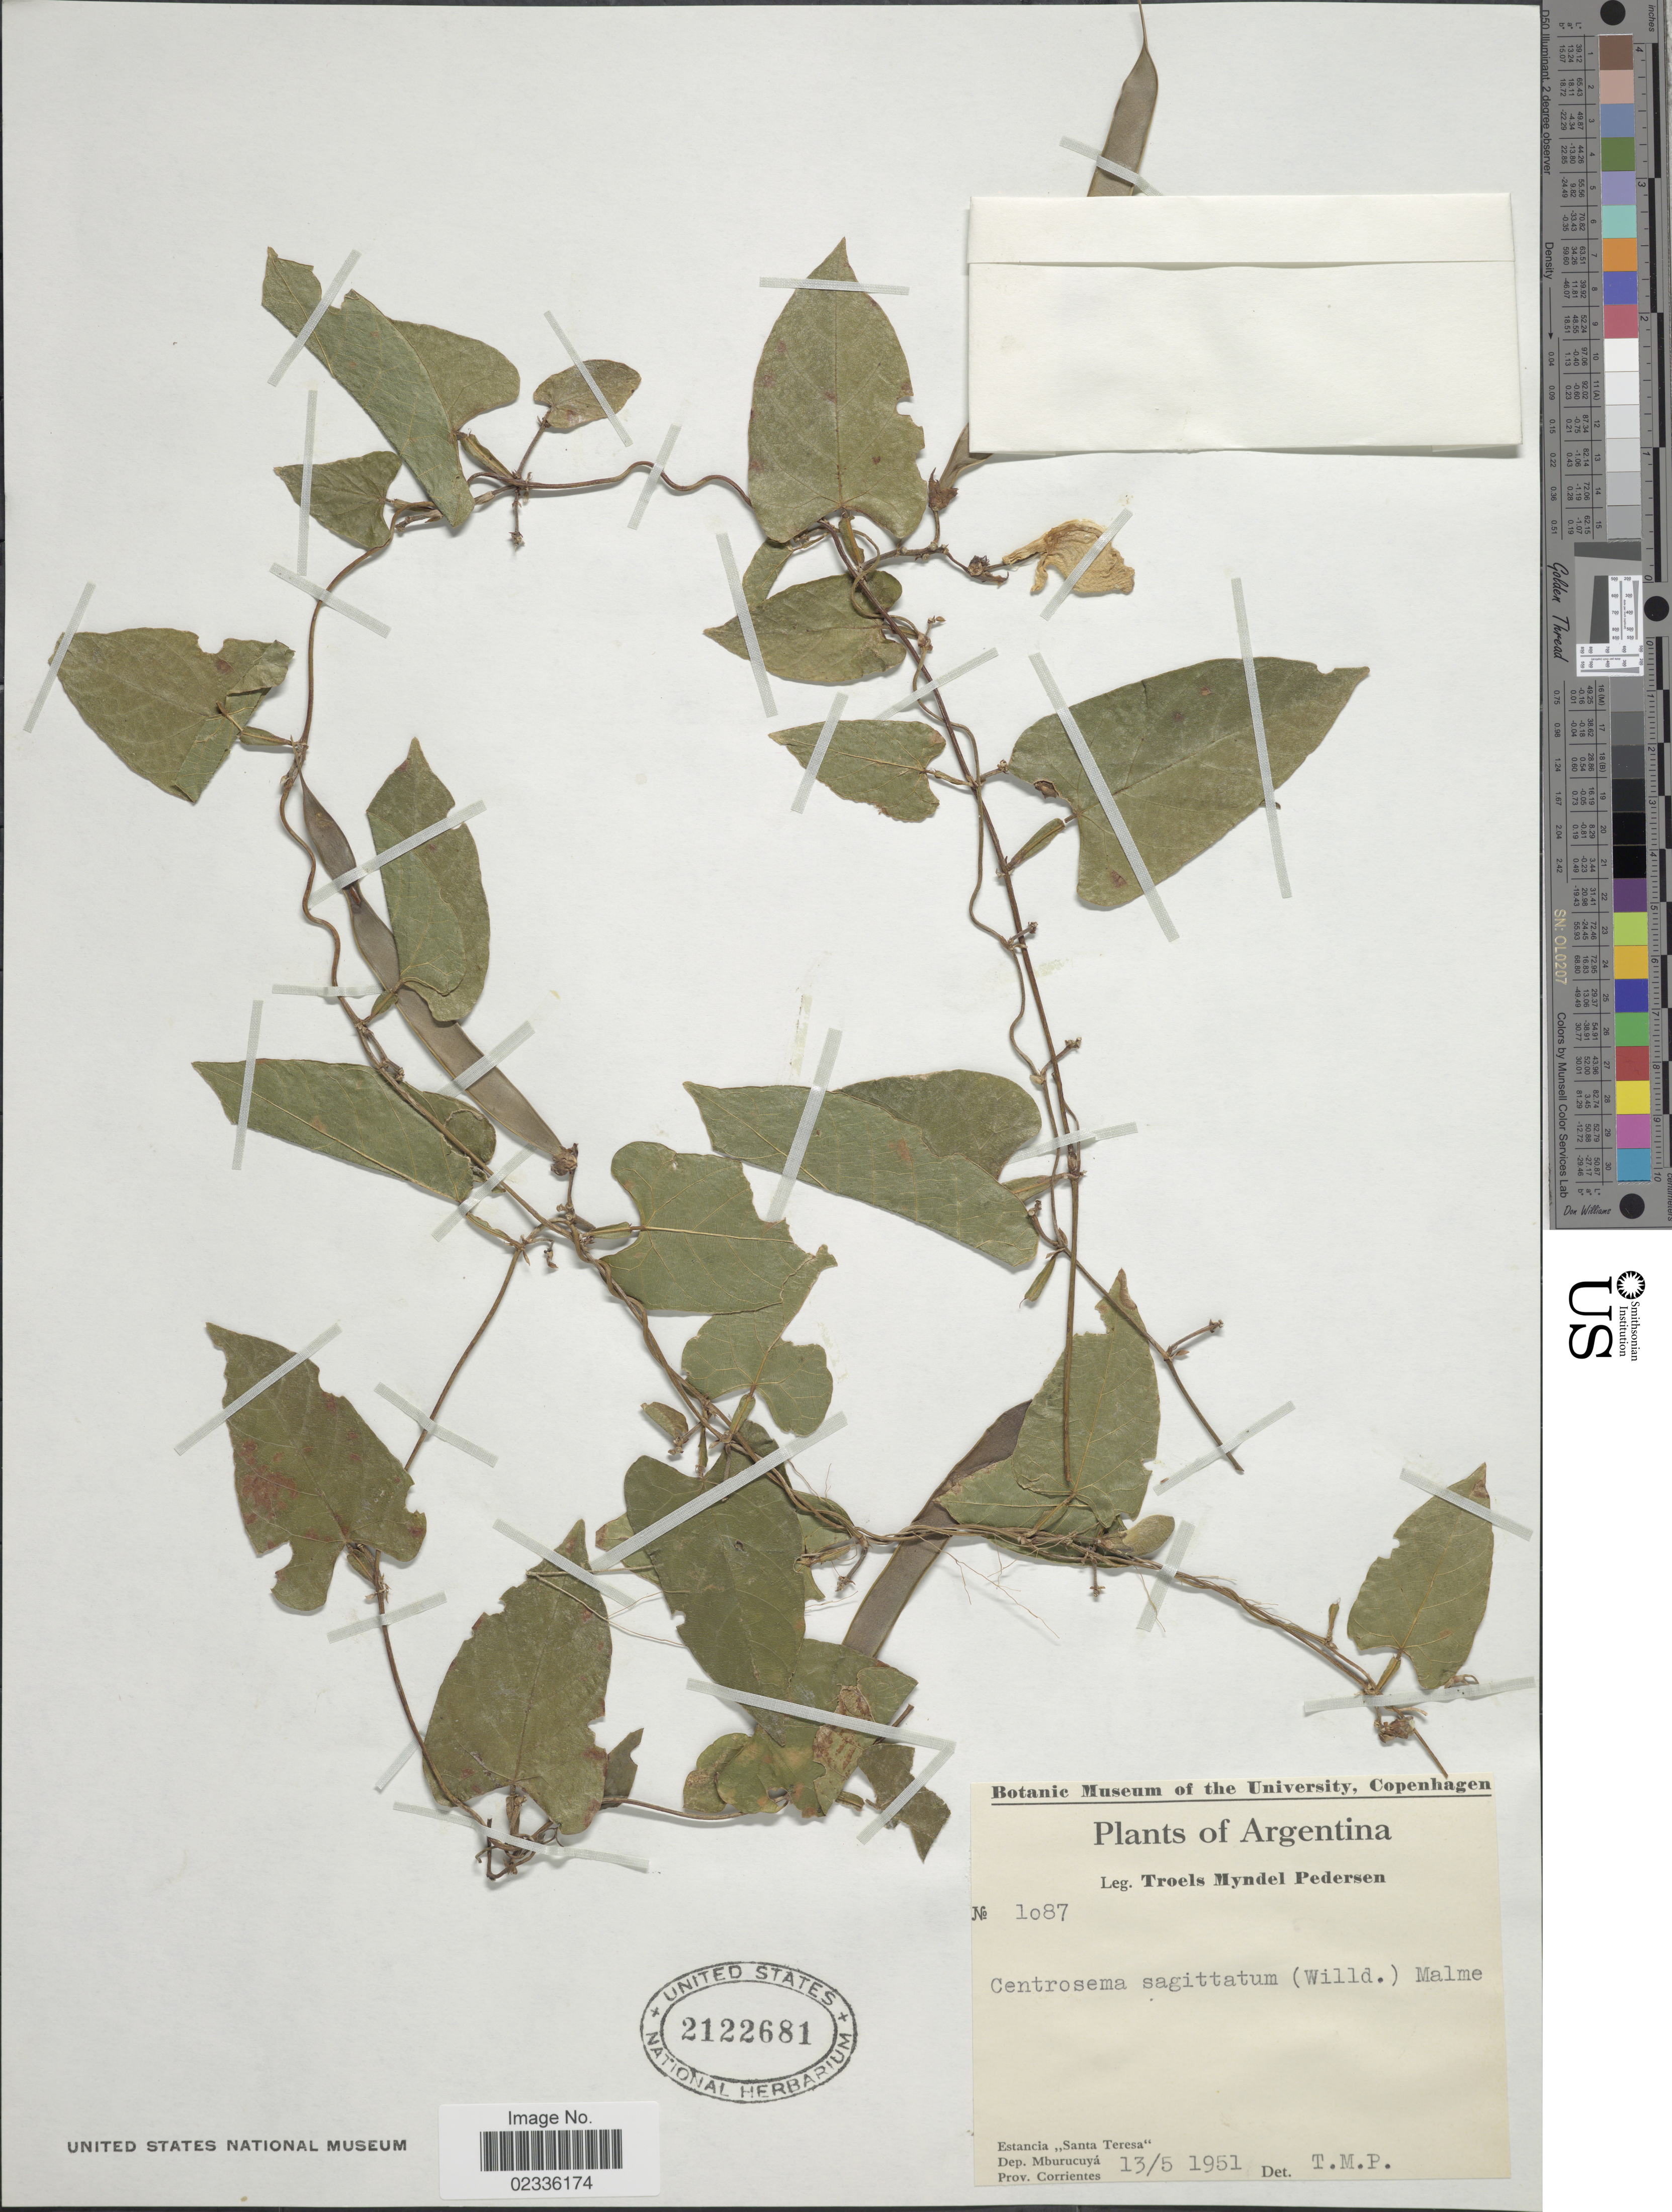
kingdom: Plantae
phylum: Tracheophyta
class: Magnoliopsida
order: Fabales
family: Fabaceae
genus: Centrosema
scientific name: Centrosema sagittata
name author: (Kunth) Rose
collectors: T. Pederson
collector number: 1087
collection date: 1951-05-13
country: Argentina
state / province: Corrientes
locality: Estancia : Santa Teresa. Dep. Mburucuya, Prov. Corrientes,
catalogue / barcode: US 2122681